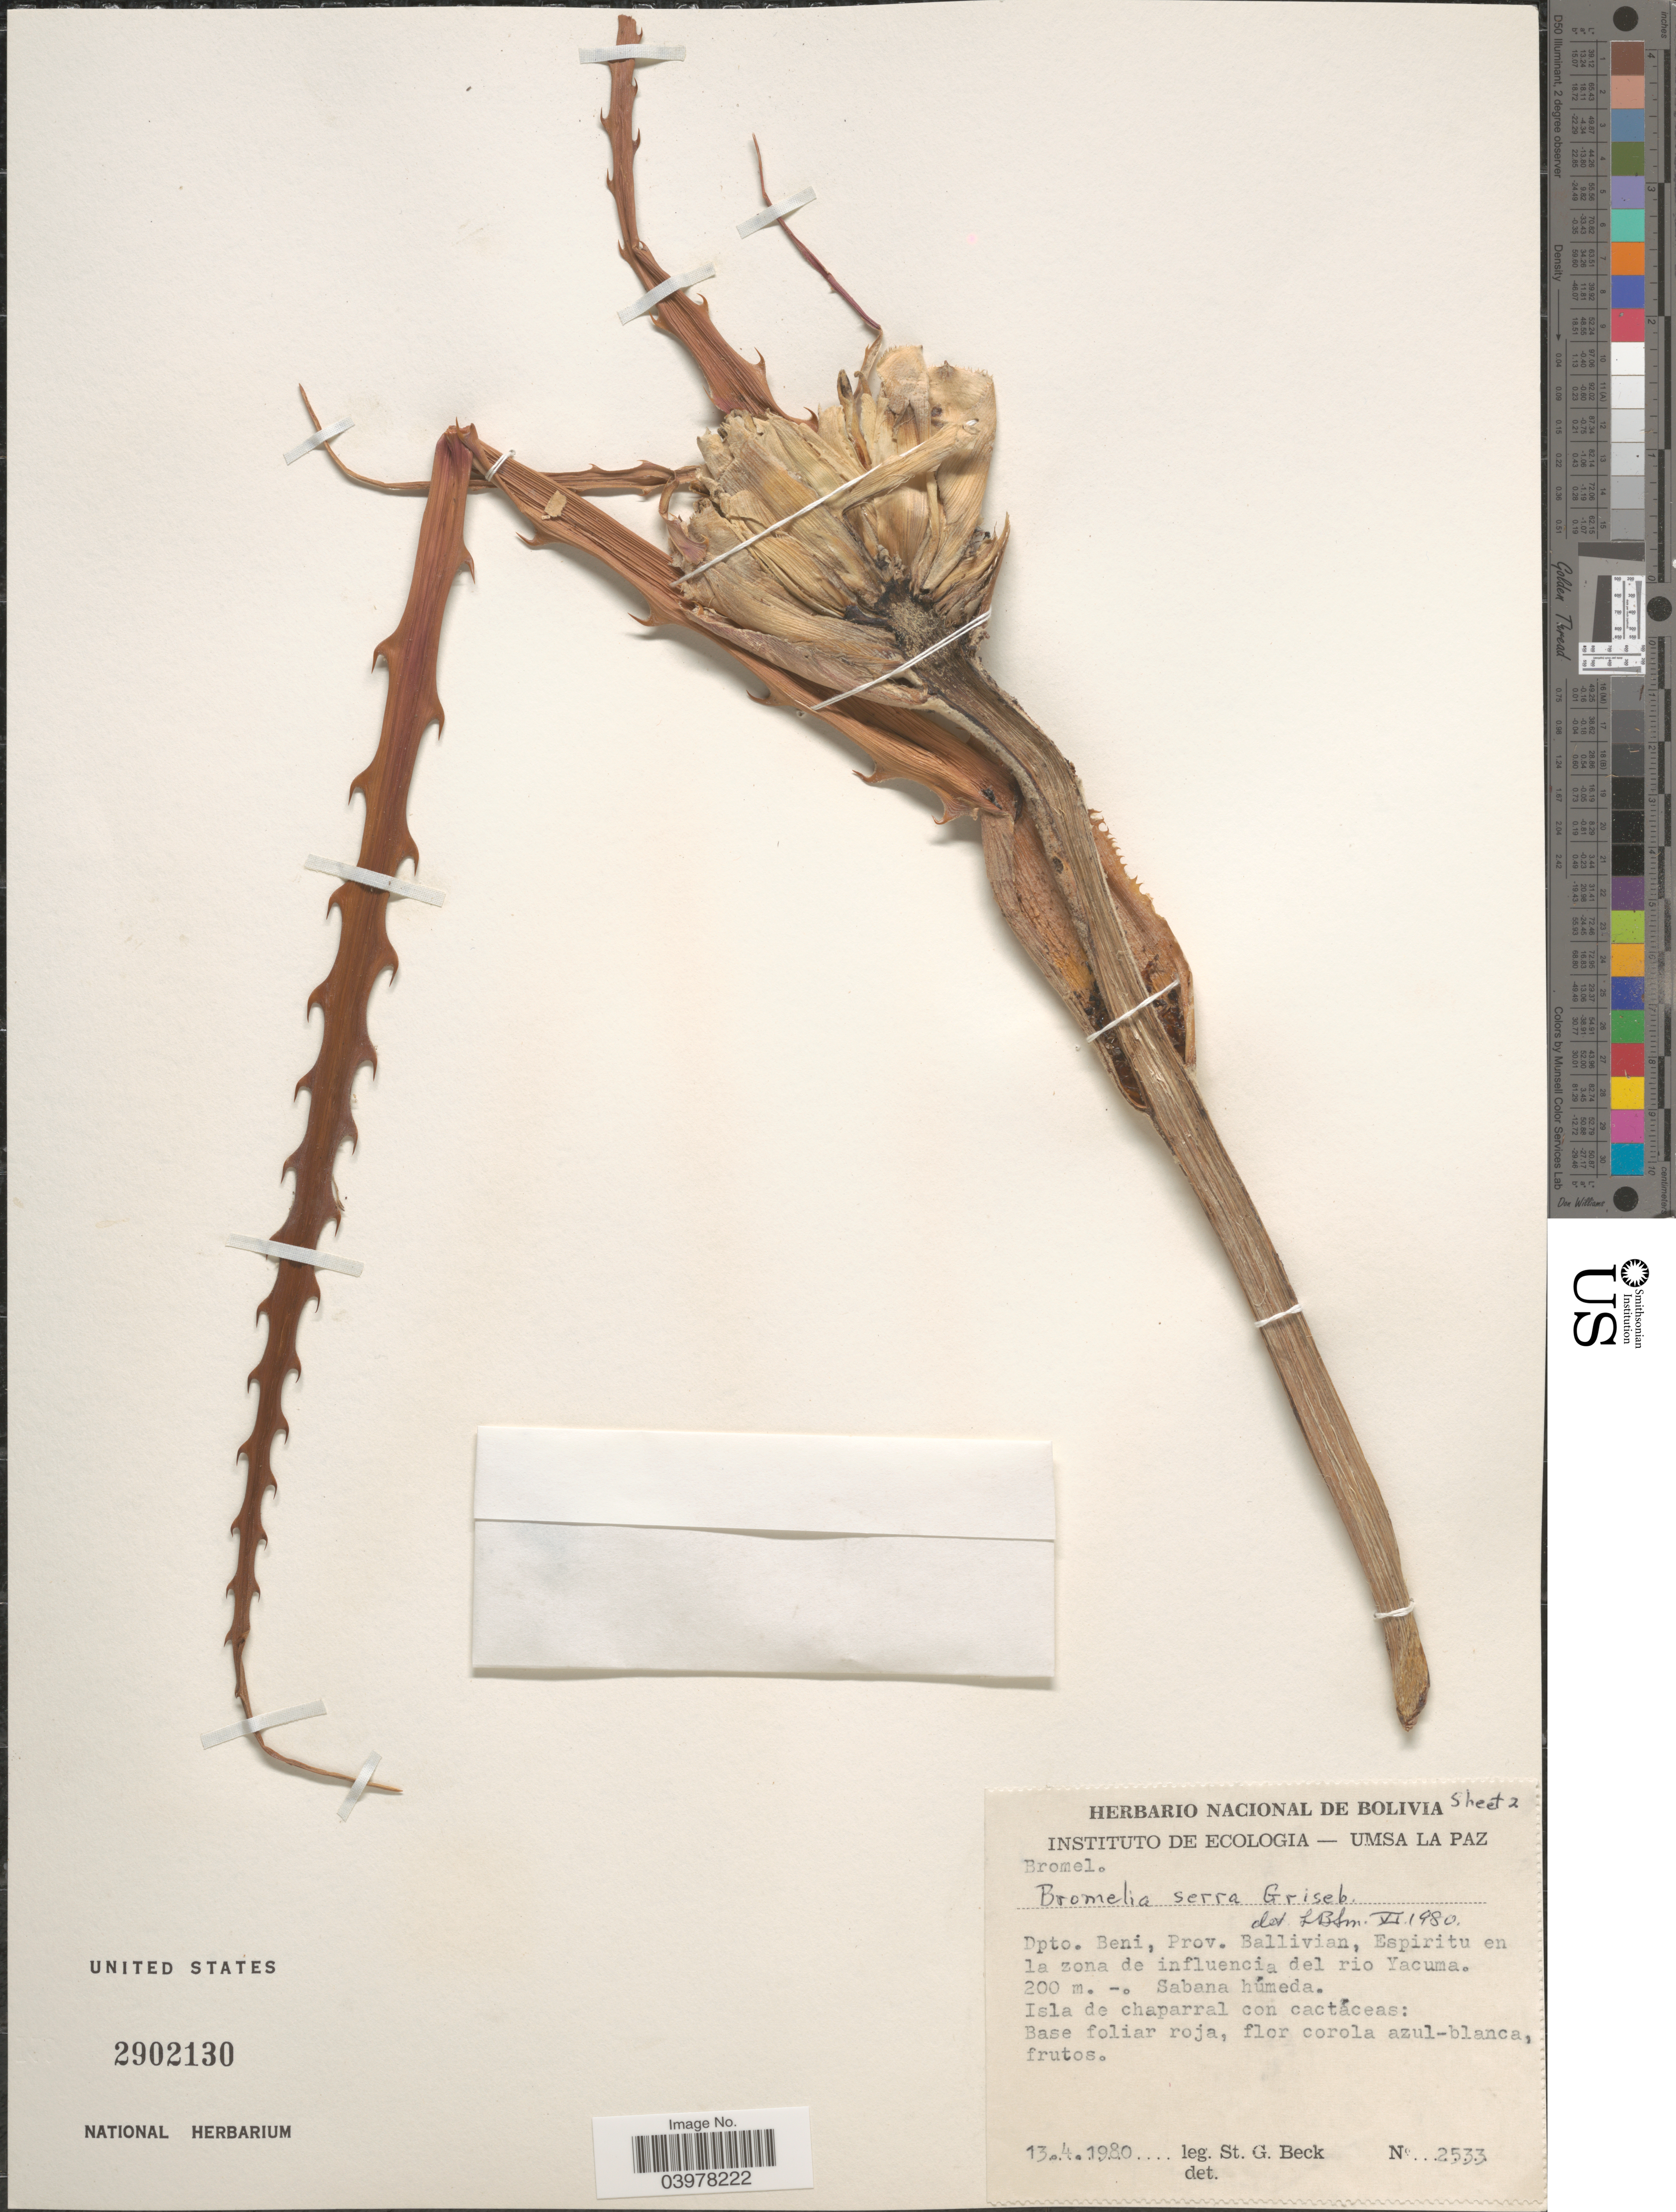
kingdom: Plantae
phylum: Tracheophyta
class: Liliopsida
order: Poales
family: Bromeliaceae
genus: Bromelia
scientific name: Bromelia serra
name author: Griseb.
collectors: S. G. Beck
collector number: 2533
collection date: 1980-04-13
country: Bolivia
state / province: Beni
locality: Dpto. Beni, Prov. Ballivian, Espiritu en la zona de influencia del rio Yacuma.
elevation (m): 200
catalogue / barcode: US 2902130